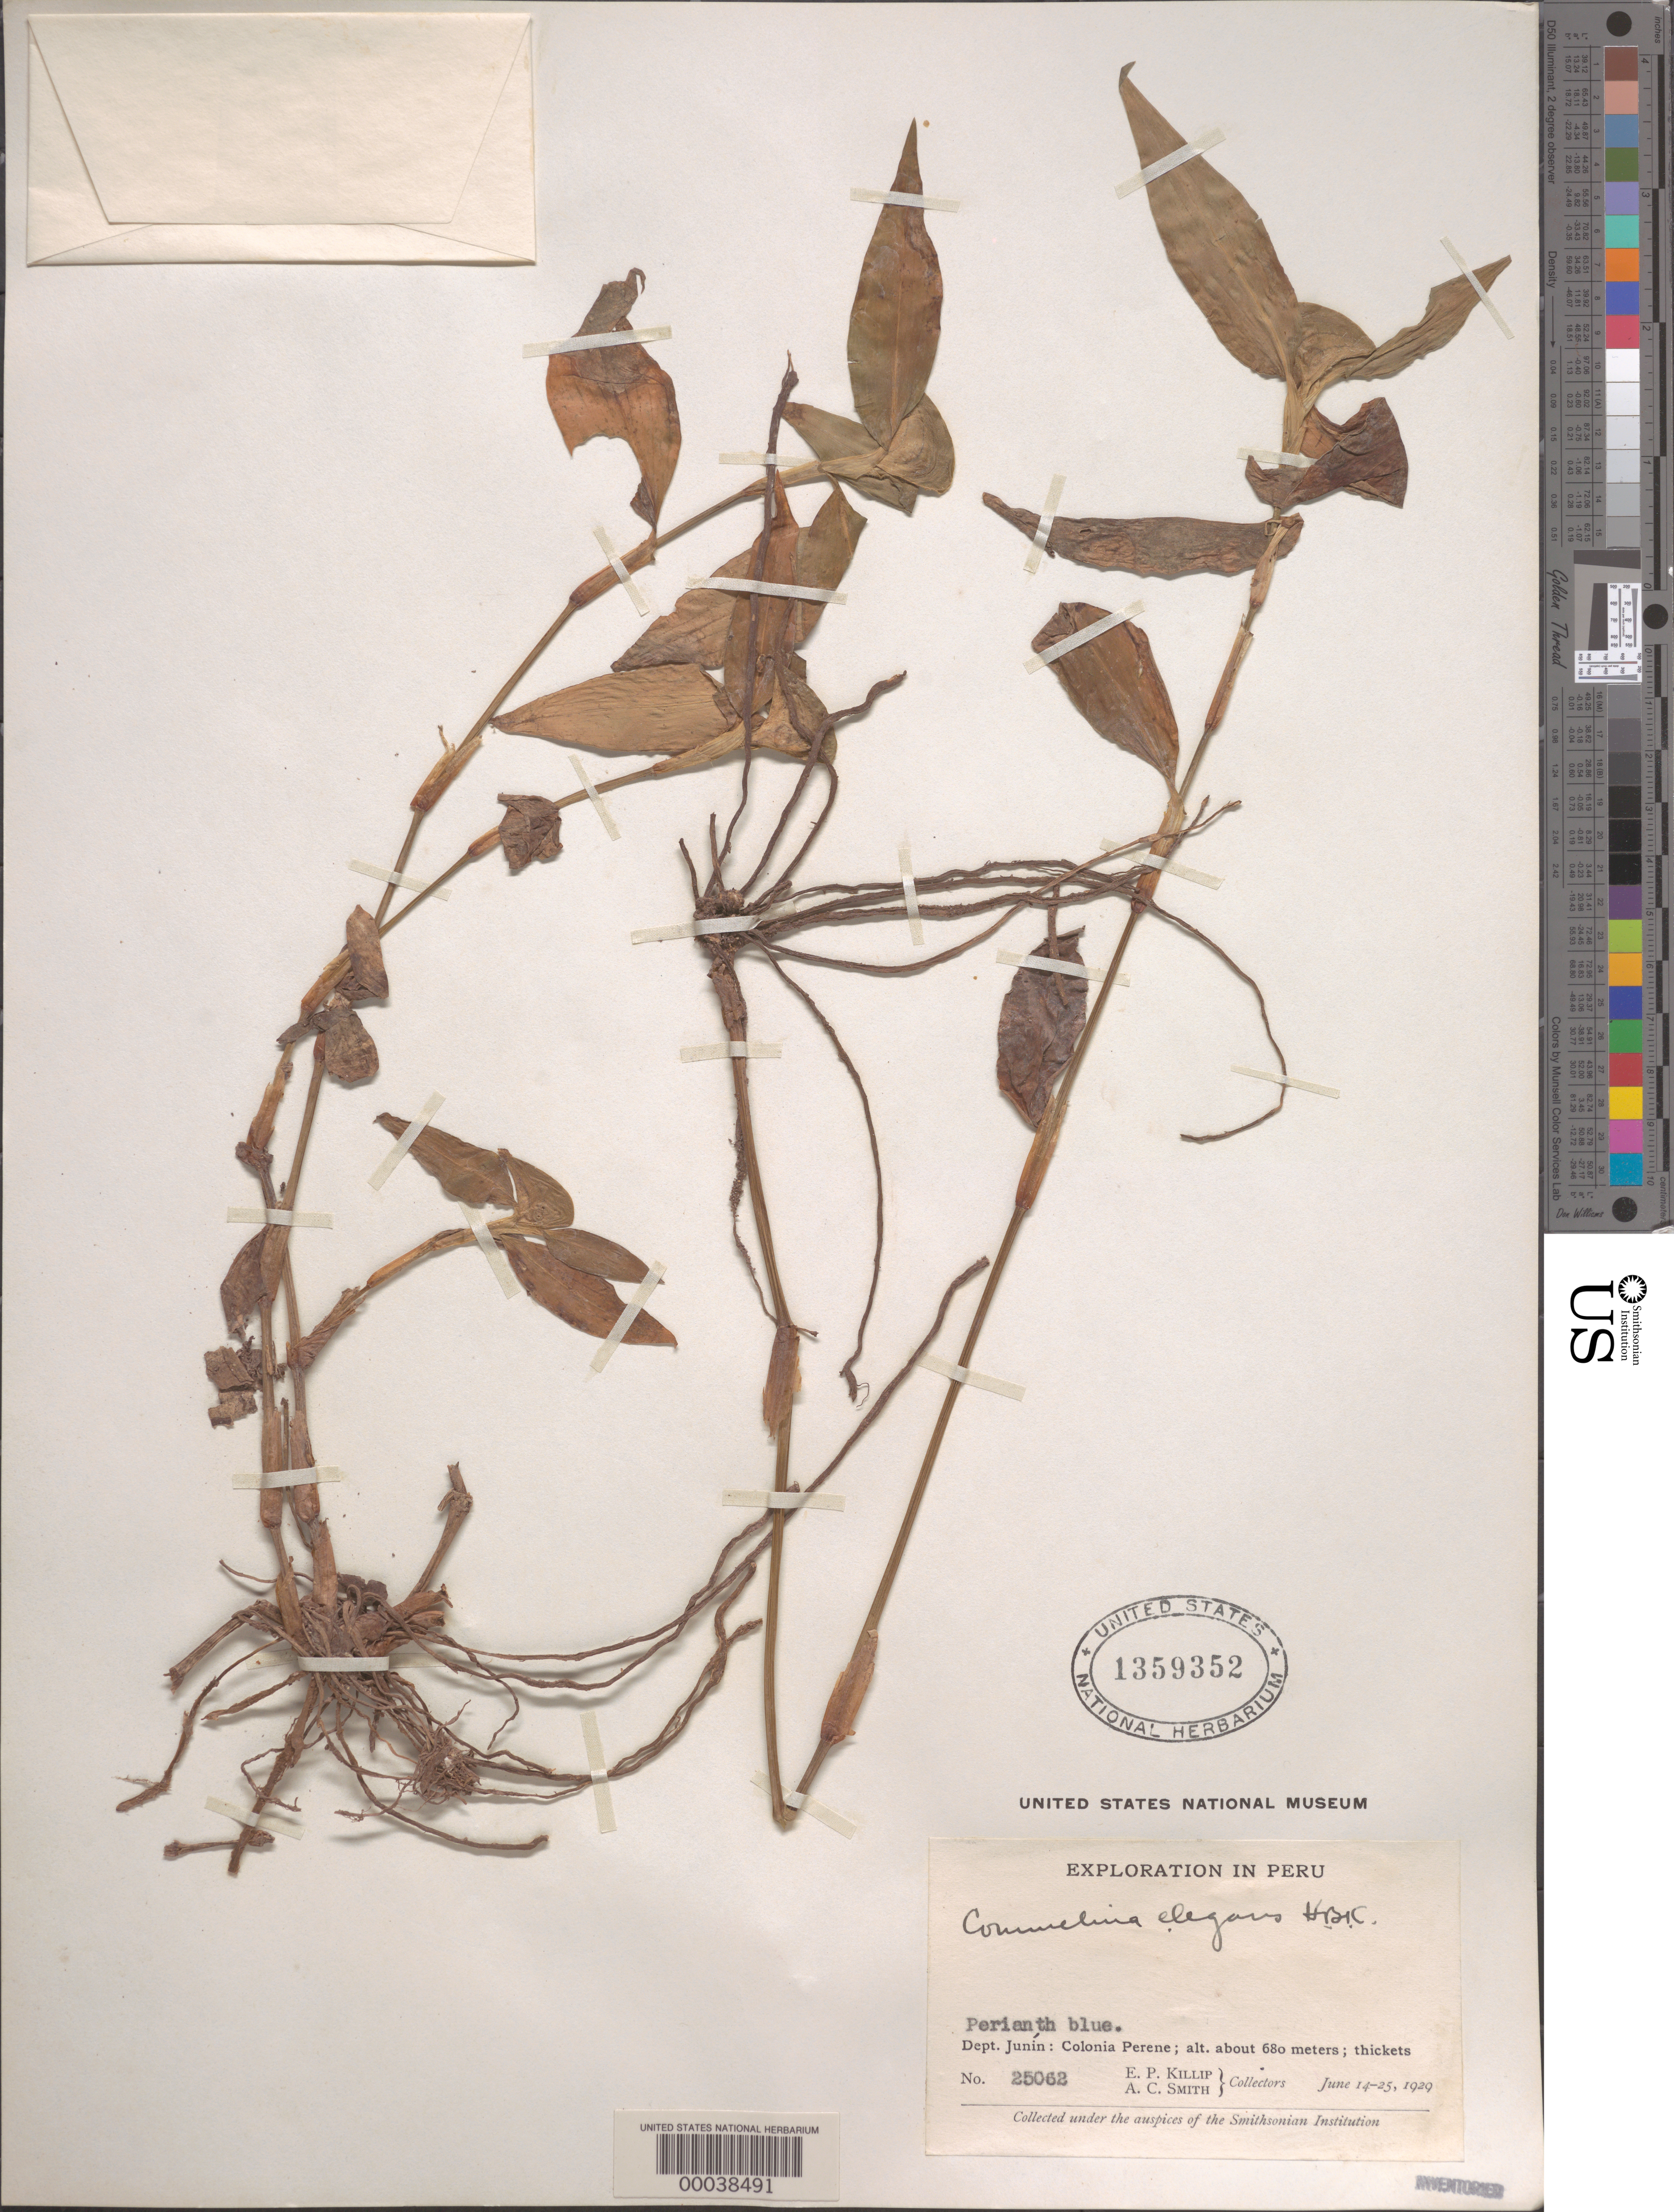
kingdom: Plantae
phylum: Tracheophyta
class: Liliopsida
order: Commelinales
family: Commelinaceae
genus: Commelina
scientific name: Commelina erecta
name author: L.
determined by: Faden, Robert B., (US), Smithsonian Institution - National Museum of Natural History (UNITED STATES)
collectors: E. P. Killip & A. C. Smith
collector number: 25062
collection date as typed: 14 Jun 1929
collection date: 1929-06-14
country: Peru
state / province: Junín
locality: Colonia perene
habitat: Thickets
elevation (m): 680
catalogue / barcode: US 1359352